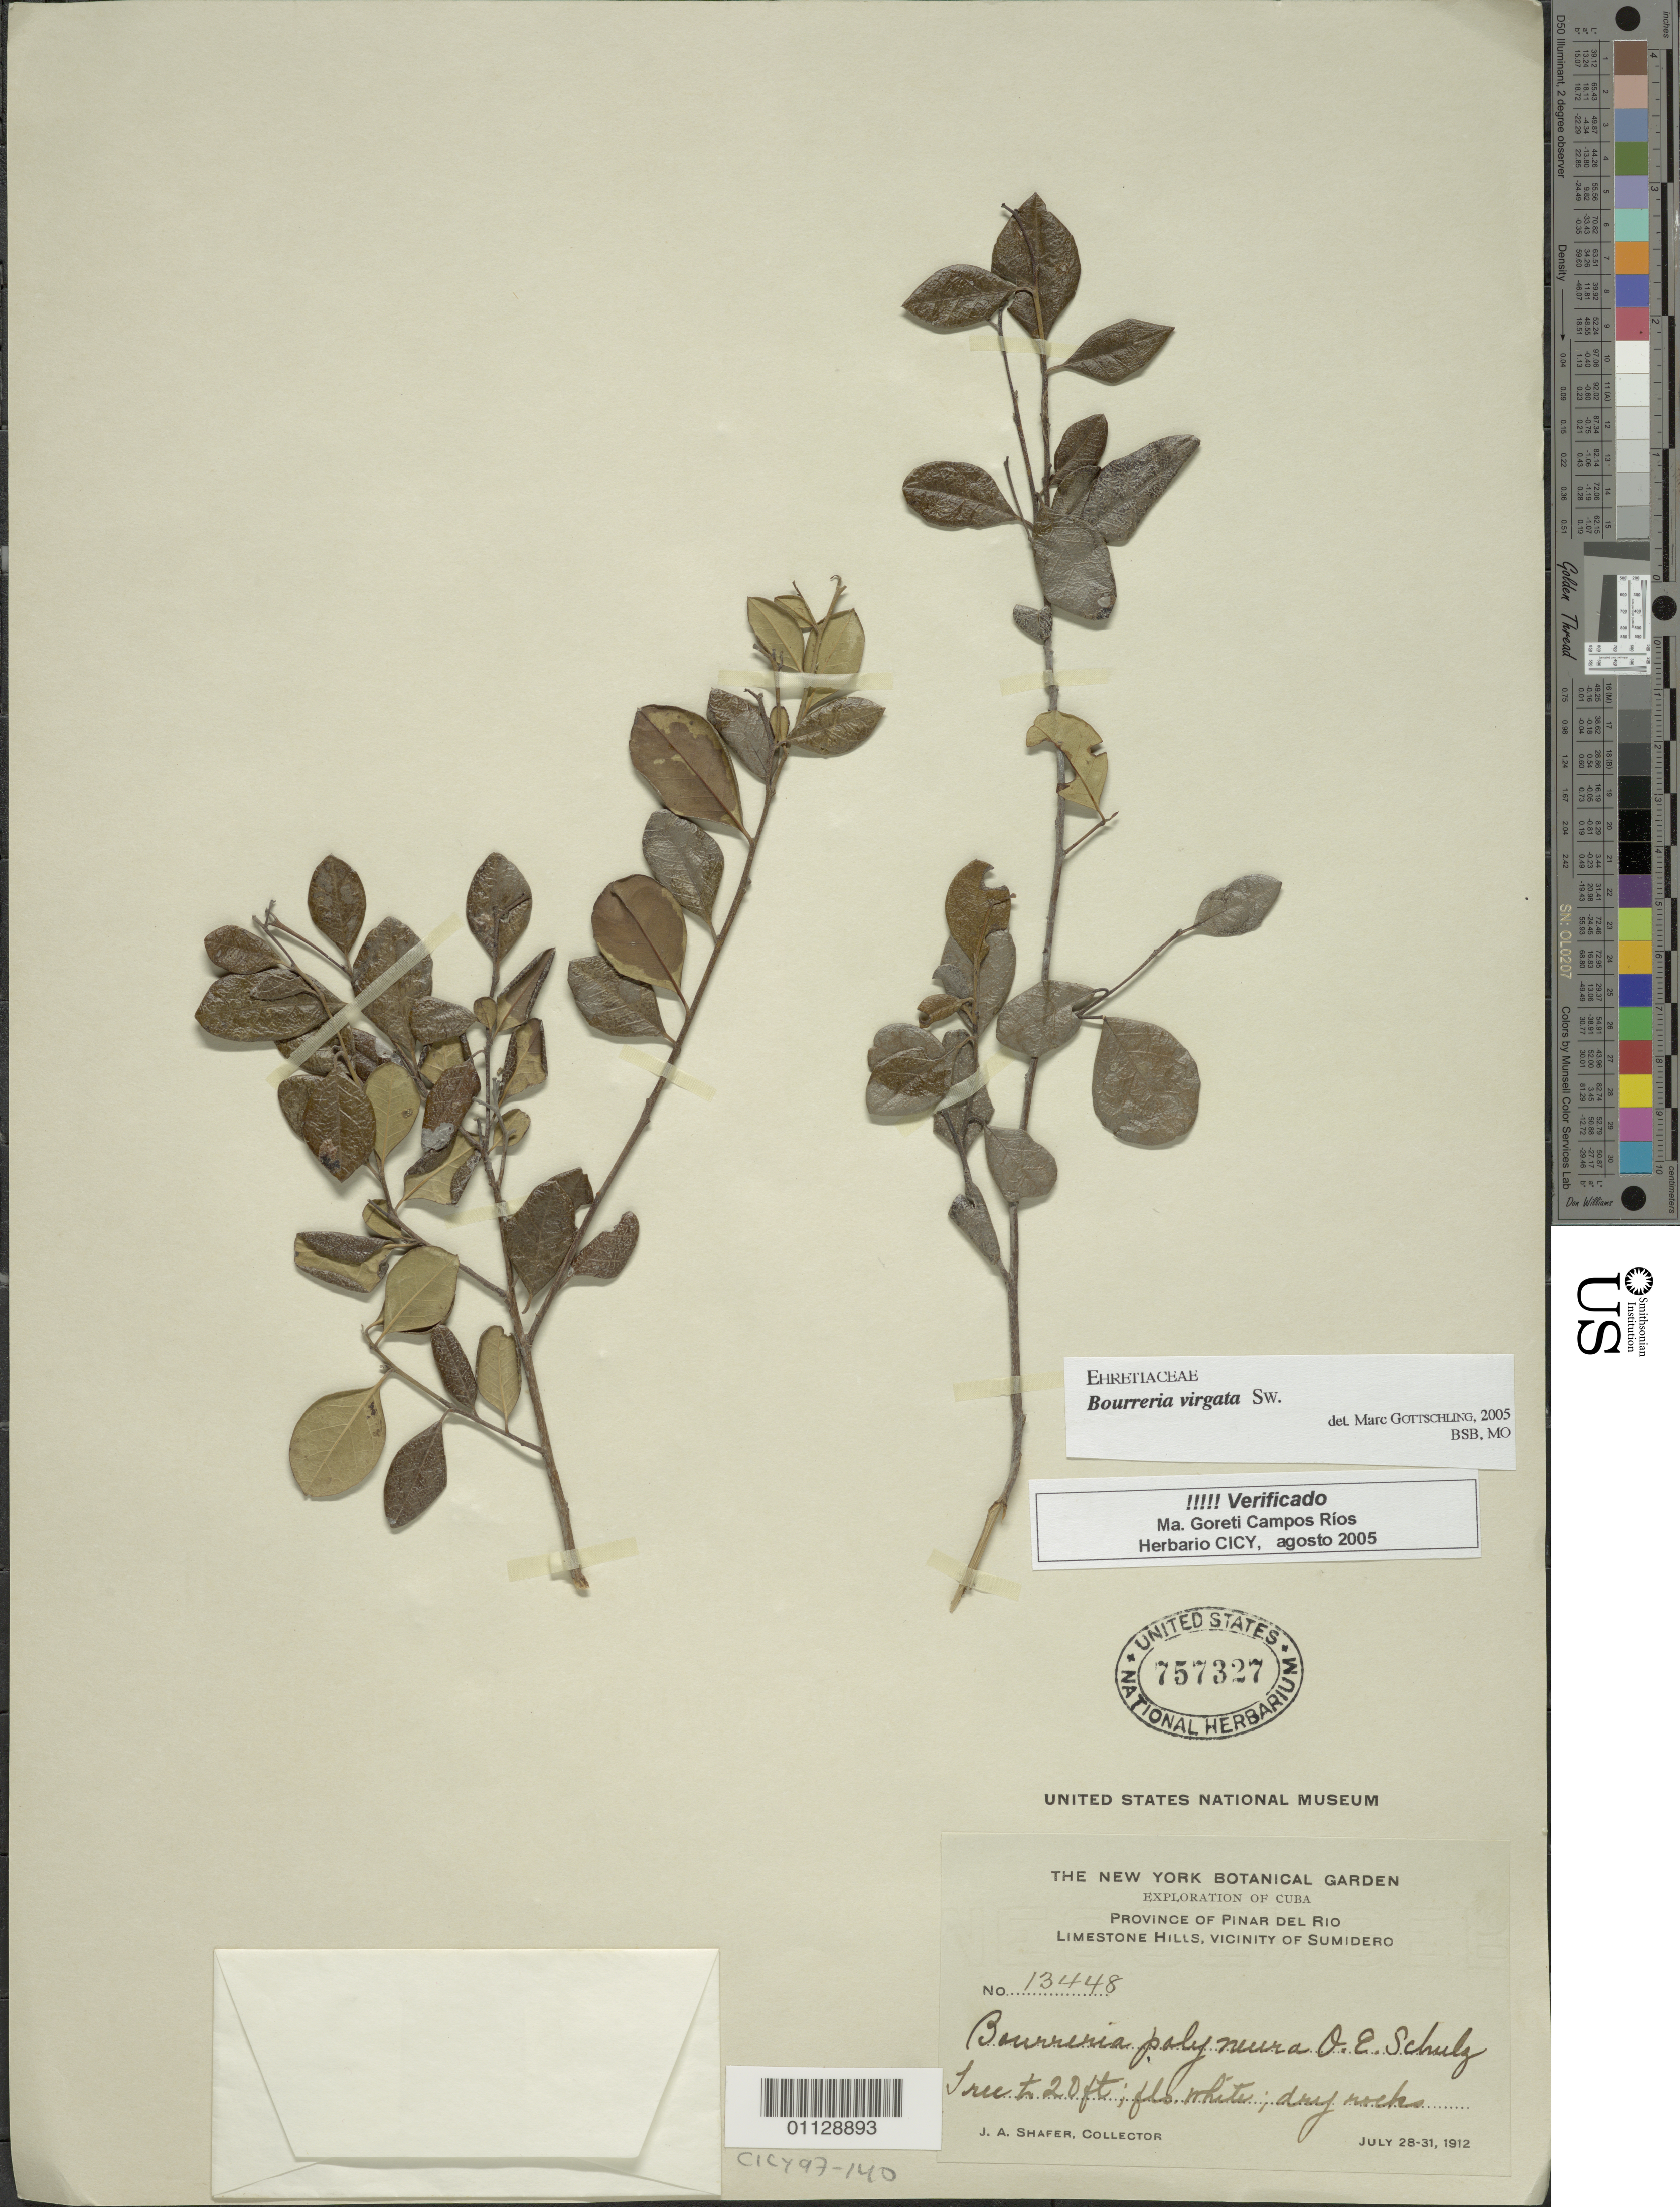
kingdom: Plantae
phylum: Tracheophyta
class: Magnoliopsida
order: Boraginales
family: Ehretiaceae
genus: Bourreria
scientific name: Bourreria virgata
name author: (Sw.) G. Don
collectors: J. A. Shafer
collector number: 13448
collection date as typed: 28 Jul 1912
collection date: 1912-07-28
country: Cuba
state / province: Pinar del Rio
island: Cuba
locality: Limestone hills, vicinity of sumidero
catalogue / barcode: US 757327